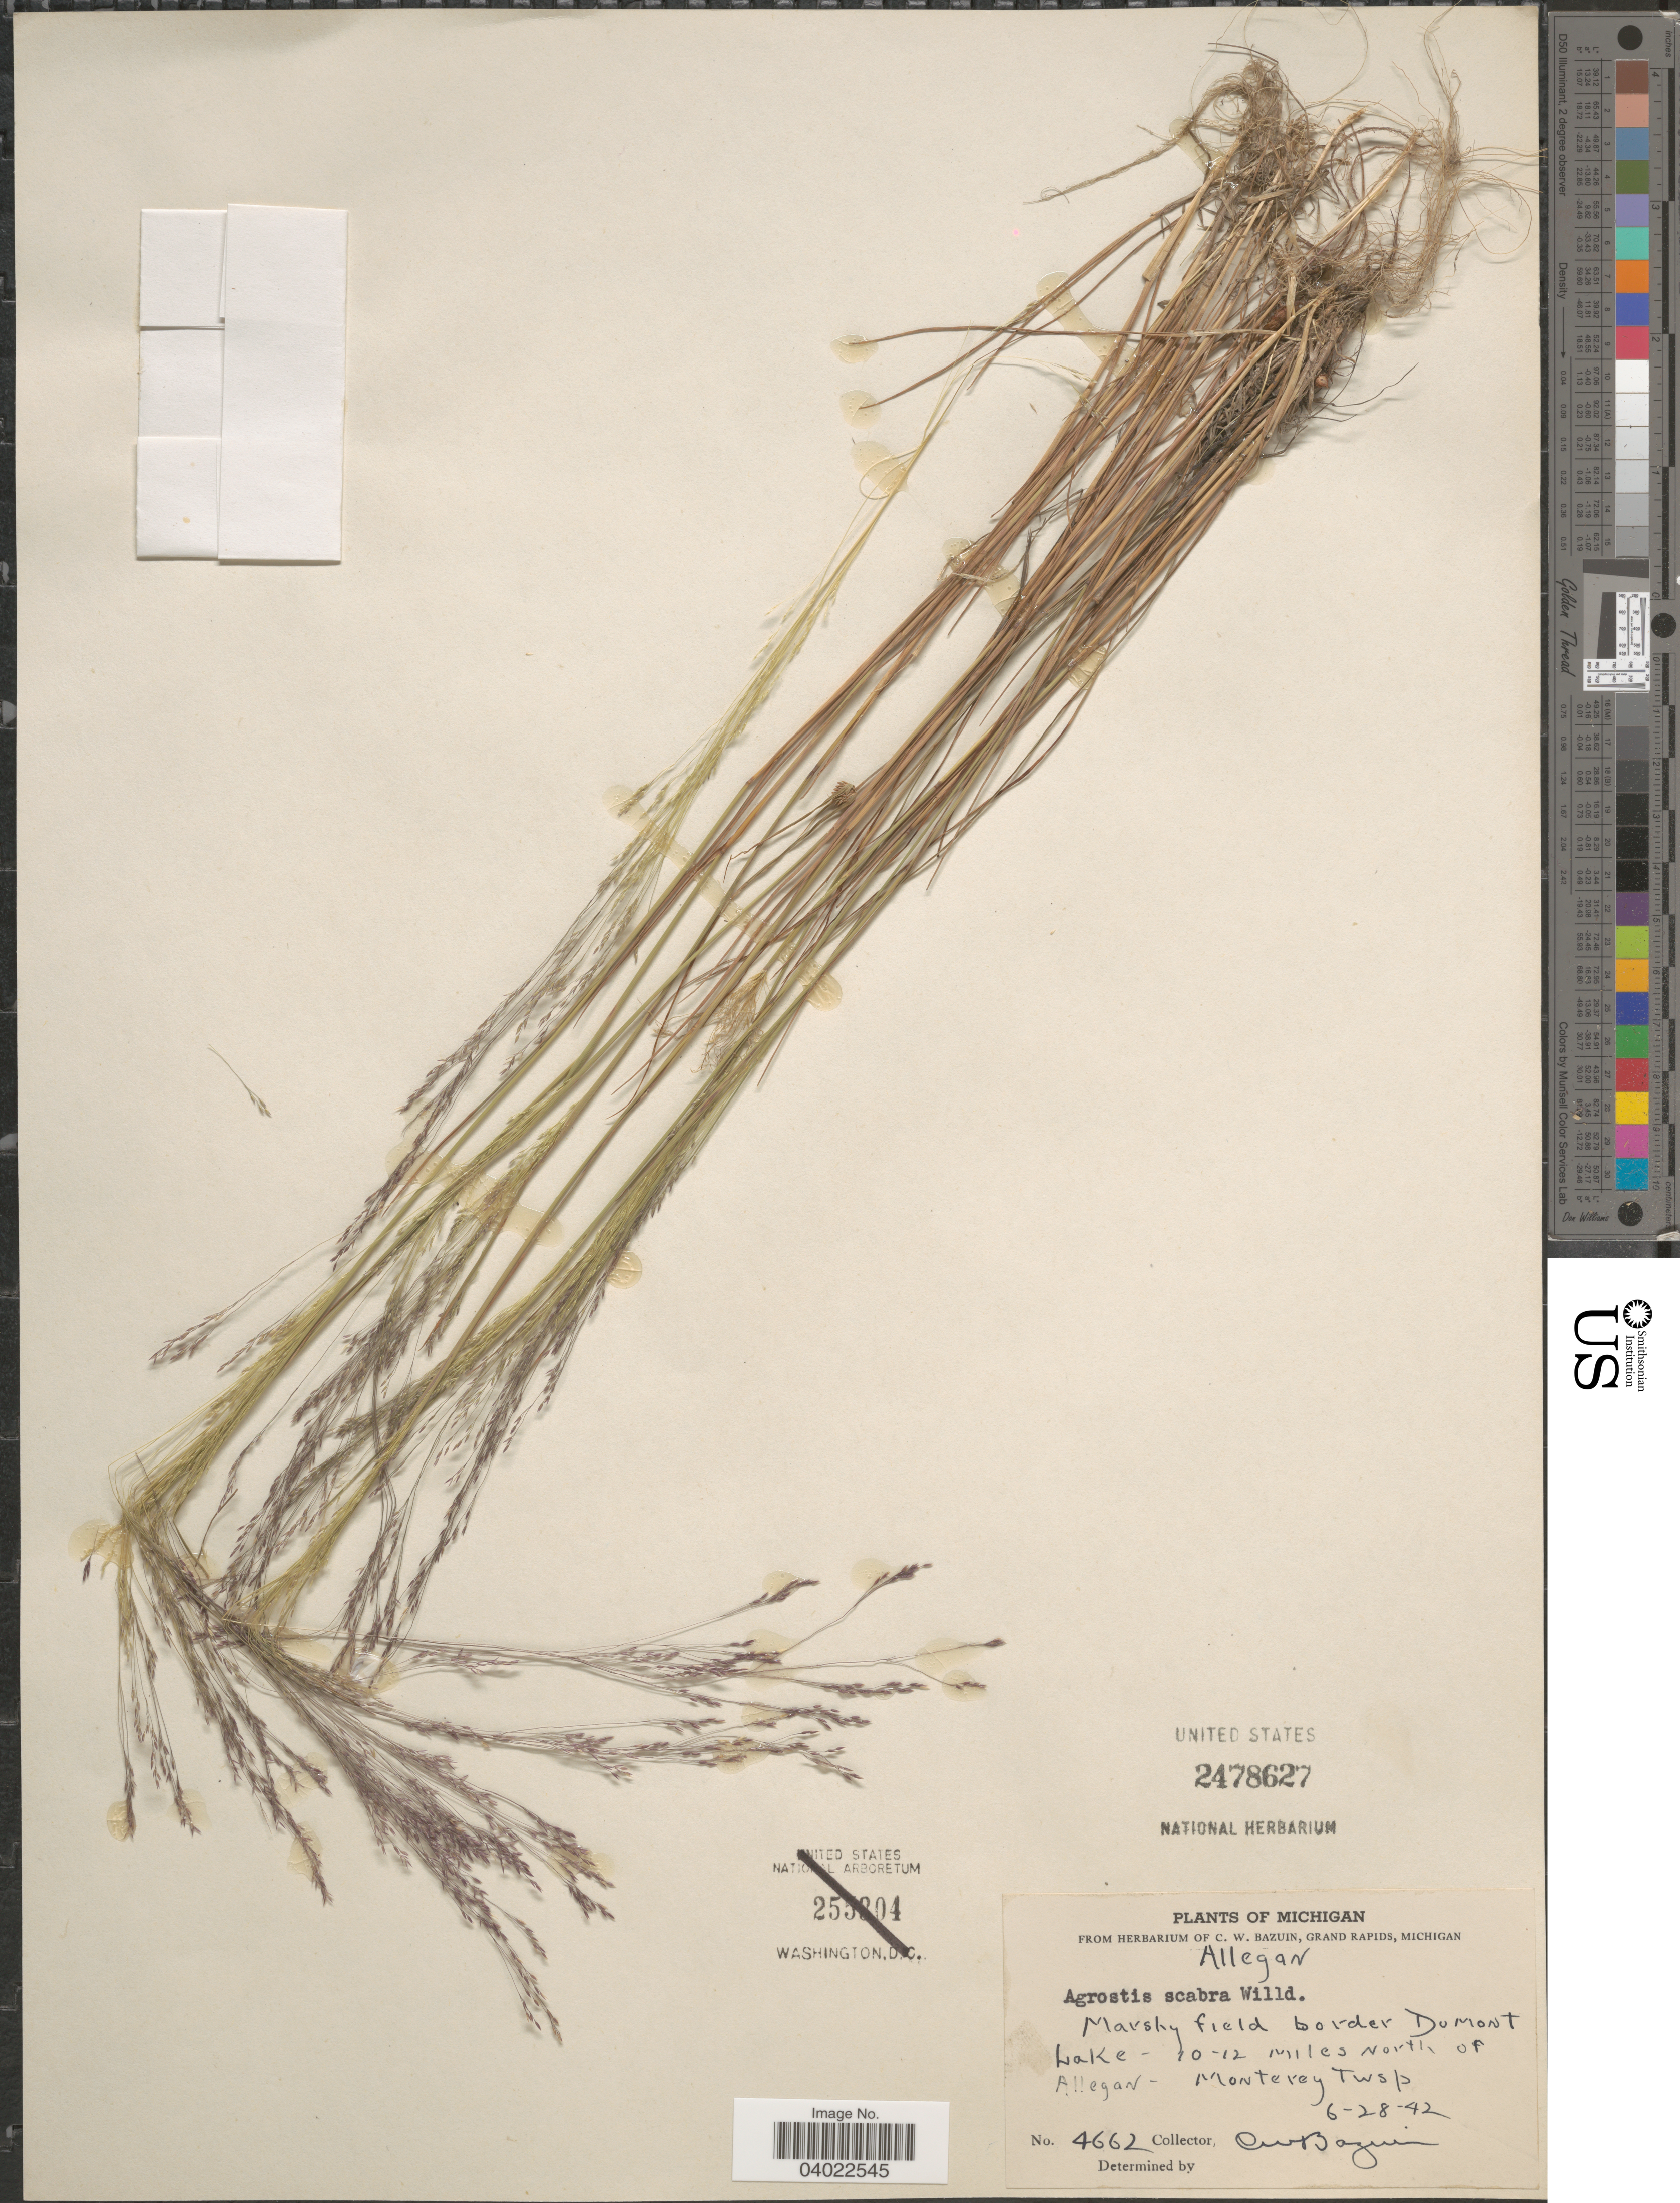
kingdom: Plantae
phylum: Tracheophyta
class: Liliopsida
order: Poales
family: Poaceae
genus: Agrostis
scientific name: Agrostis scabra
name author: Willd.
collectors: C. Bazuin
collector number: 4662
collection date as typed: Transcribed d/m/y: 28/6/42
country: United States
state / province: Michigan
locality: Allegan. Marshy field border Dumont Lake - 10-12 miles north of Allegan - Monterey Twsp.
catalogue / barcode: US 2478627